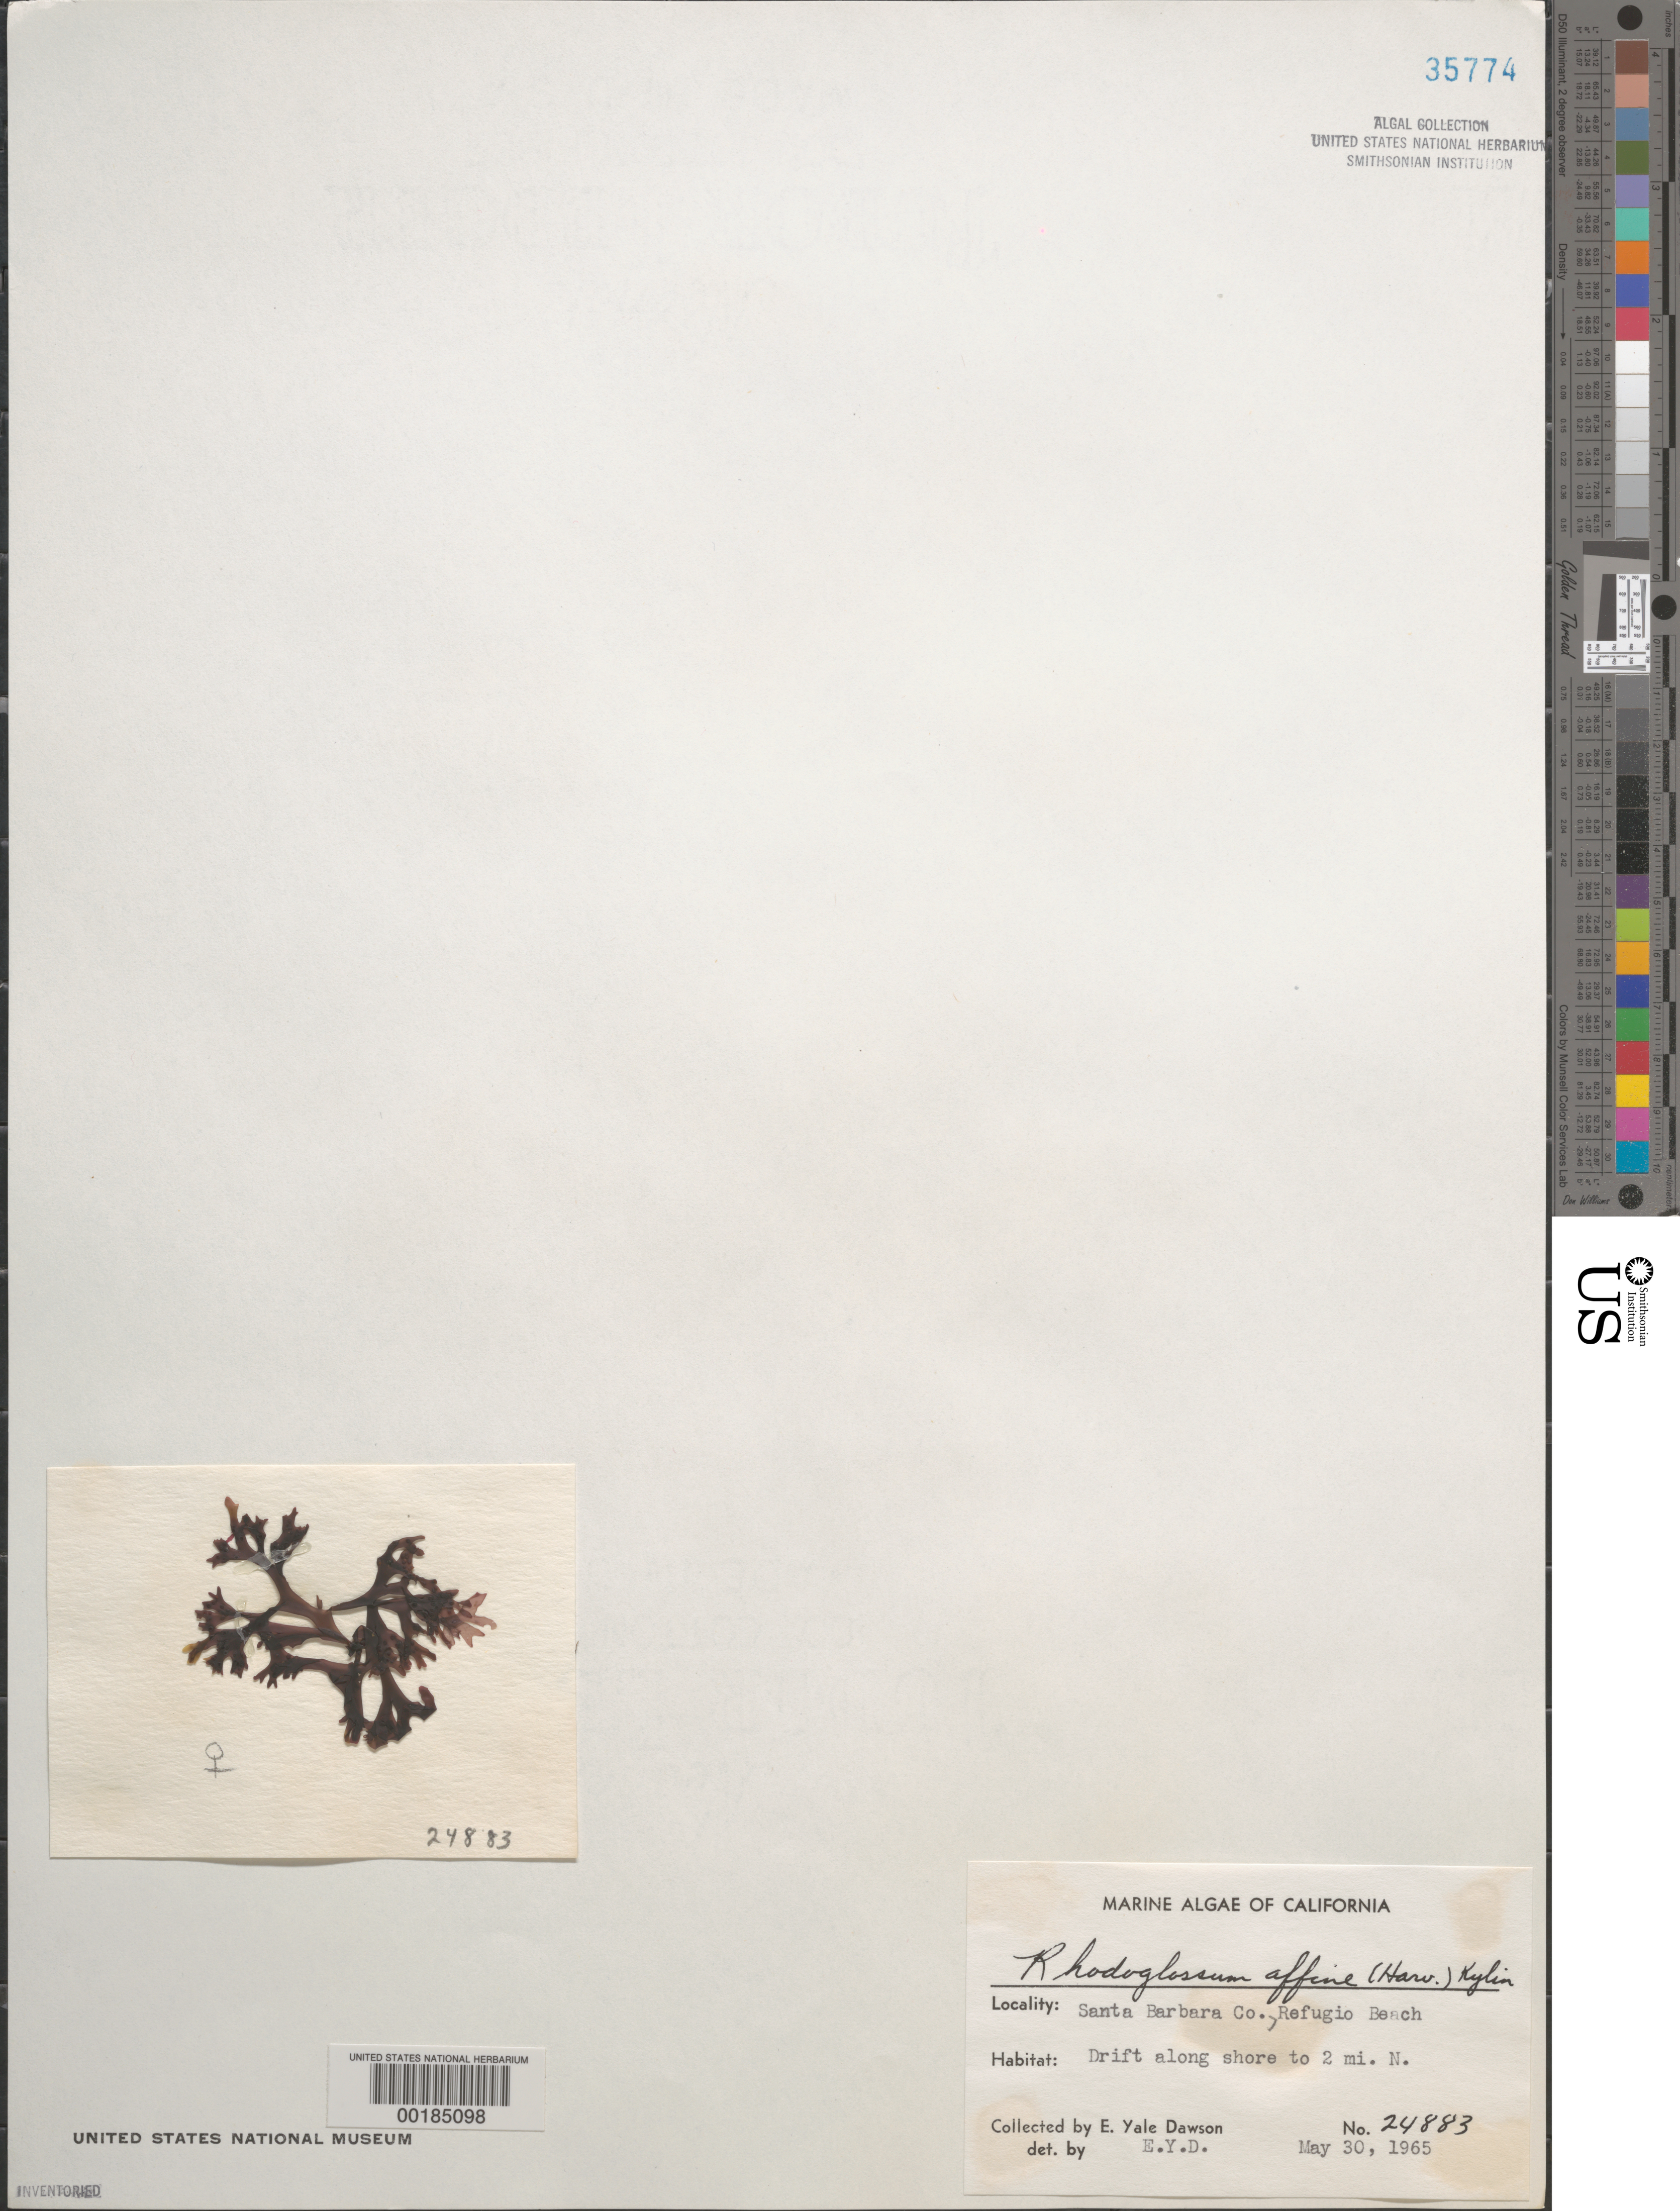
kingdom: Plantae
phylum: Rhodophyta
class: Florideophyceae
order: Gigartinales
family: Gigartinaceae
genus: Mazzaella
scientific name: Mazzaella affinis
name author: (Harvey) Fredericq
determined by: Algae name updating Project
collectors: E. Y. Dawson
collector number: EYD 24883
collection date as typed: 30 May 1965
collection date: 1965-05-30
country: United States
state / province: California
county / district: Santa Barbara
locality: Refugio Beach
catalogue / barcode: US 35774